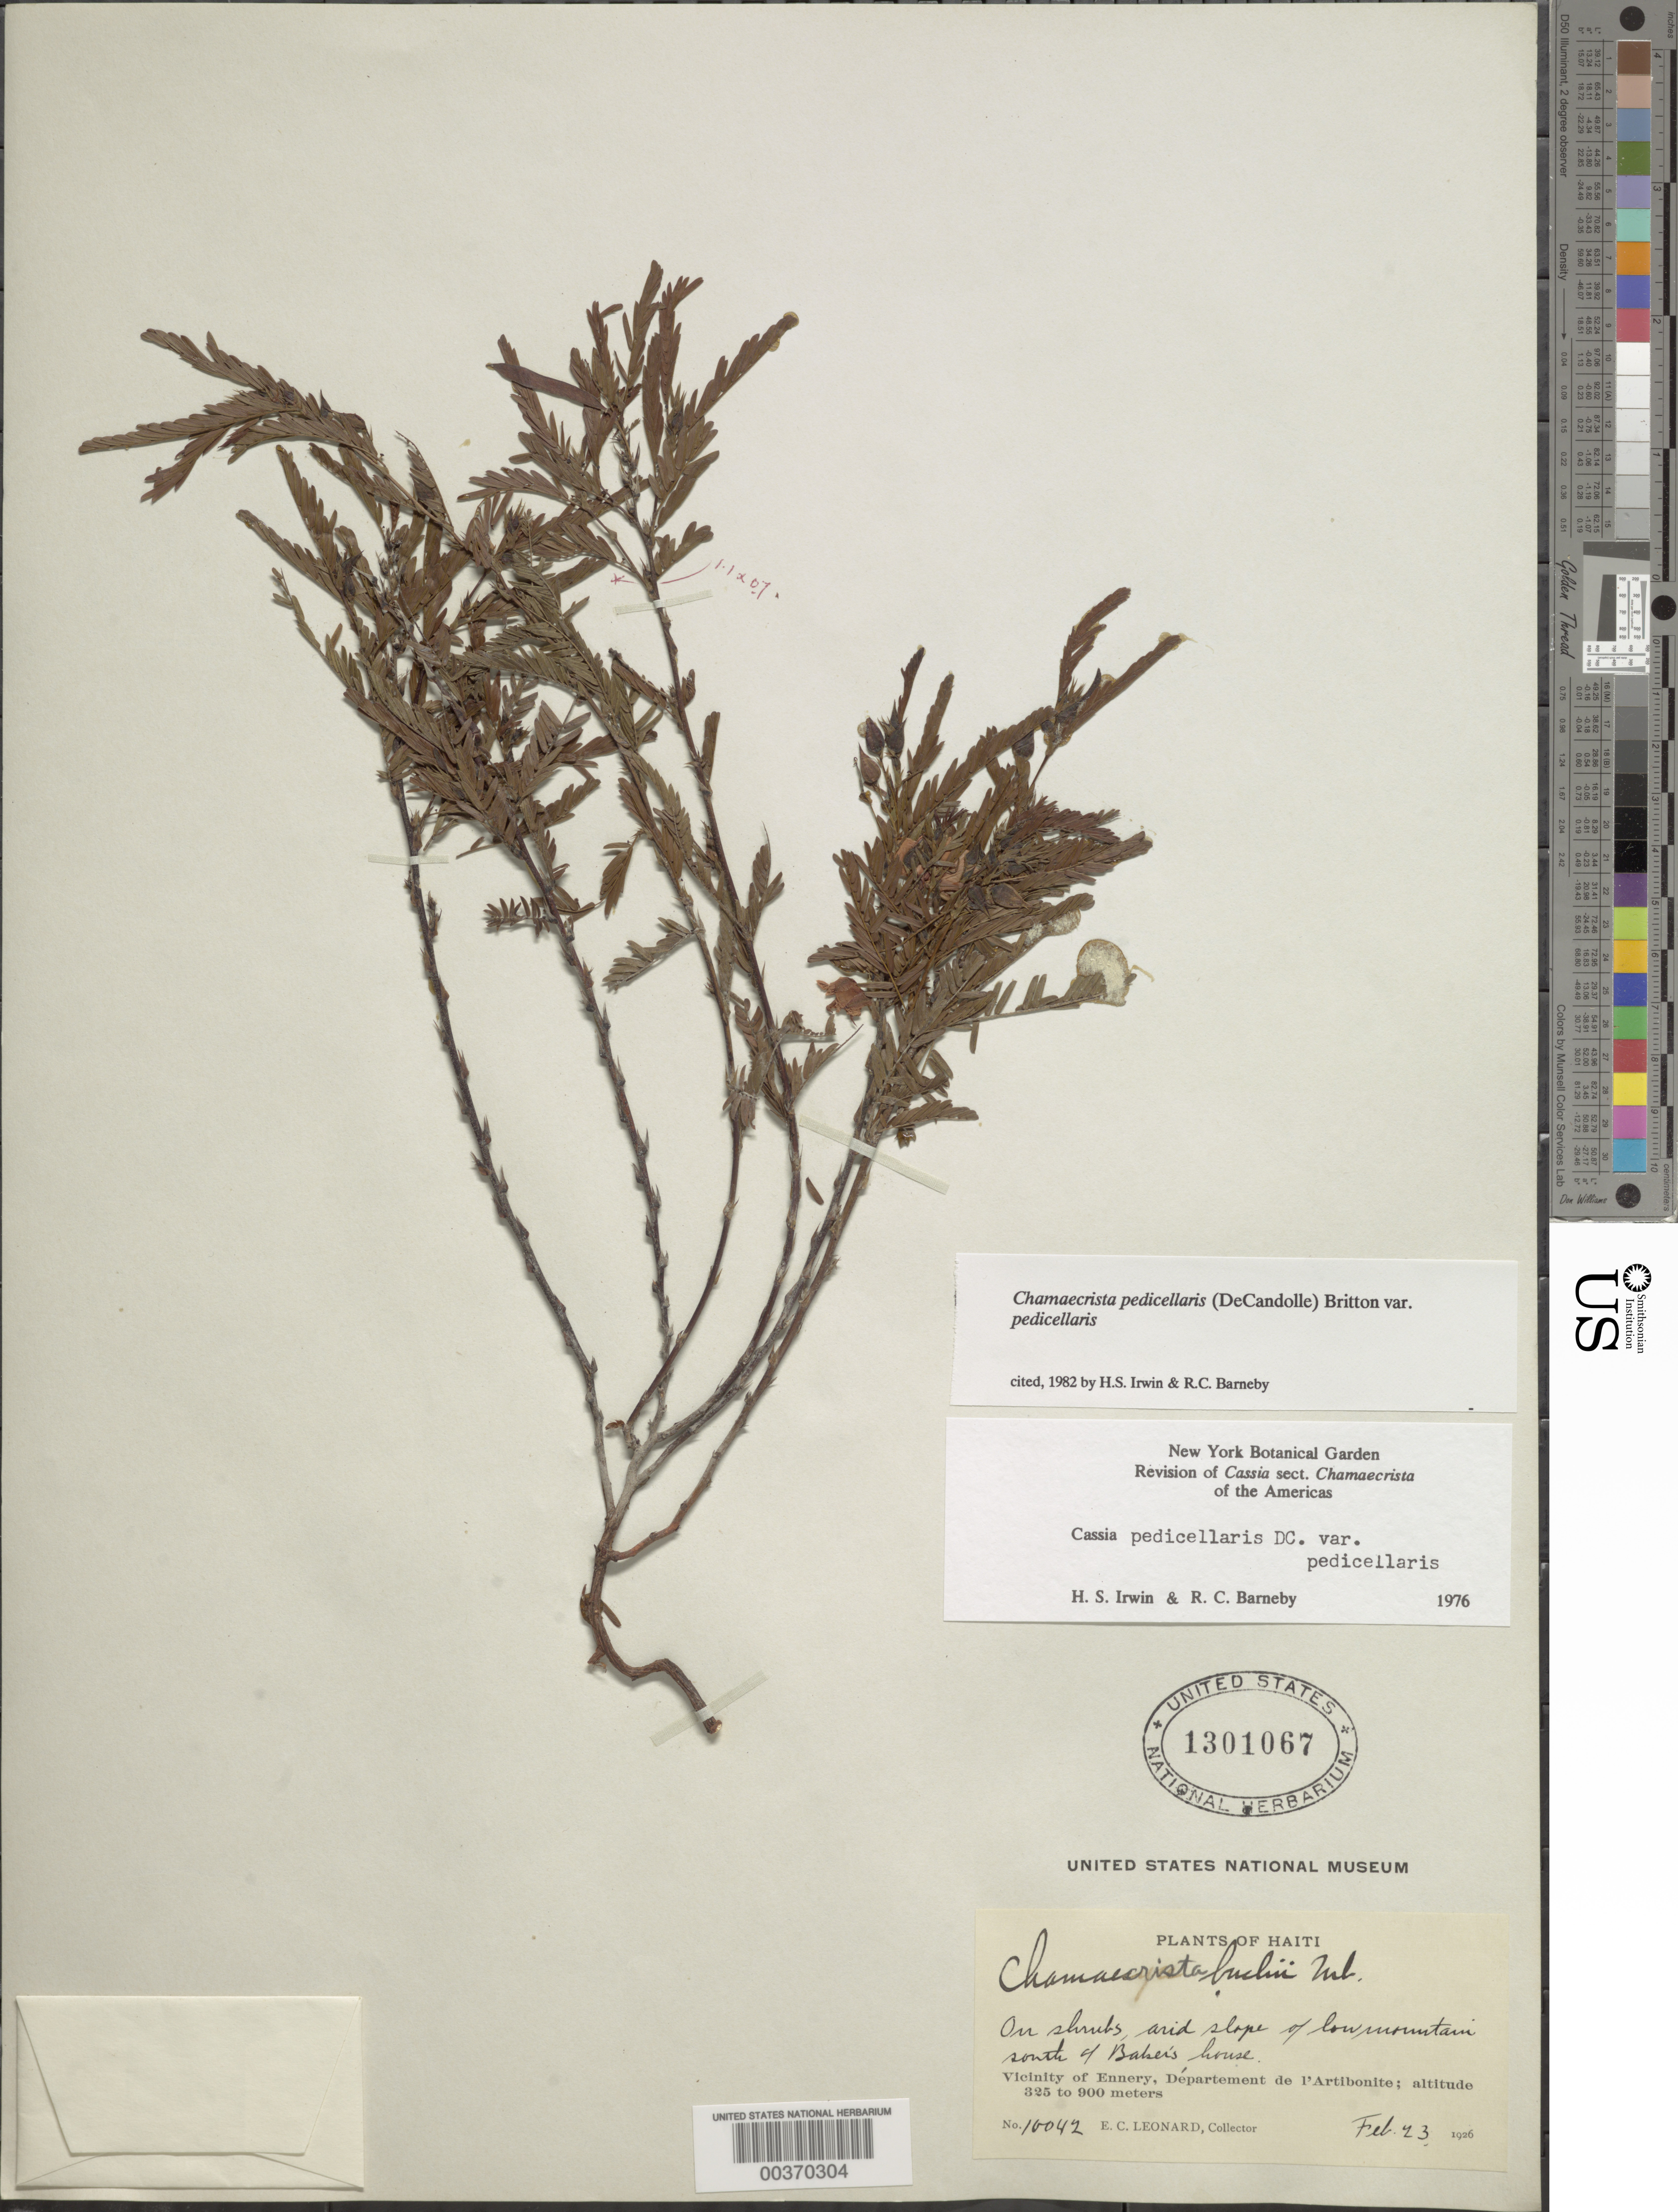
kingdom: Plantae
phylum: Tracheophyta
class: Magnoliopsida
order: Fabales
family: Fabaceae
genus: Chamaecrista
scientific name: Chamaecrista pedicellaris var. pedicellaris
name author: Britton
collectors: E. C. Leonard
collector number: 10042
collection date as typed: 23 Feb 1926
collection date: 1926-02-23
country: Haiti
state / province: Artibonite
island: Hispaniola Island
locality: Slope of mountain s of baber's house; vicinity of ennery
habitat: Arid slope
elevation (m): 325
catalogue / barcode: US 1301067